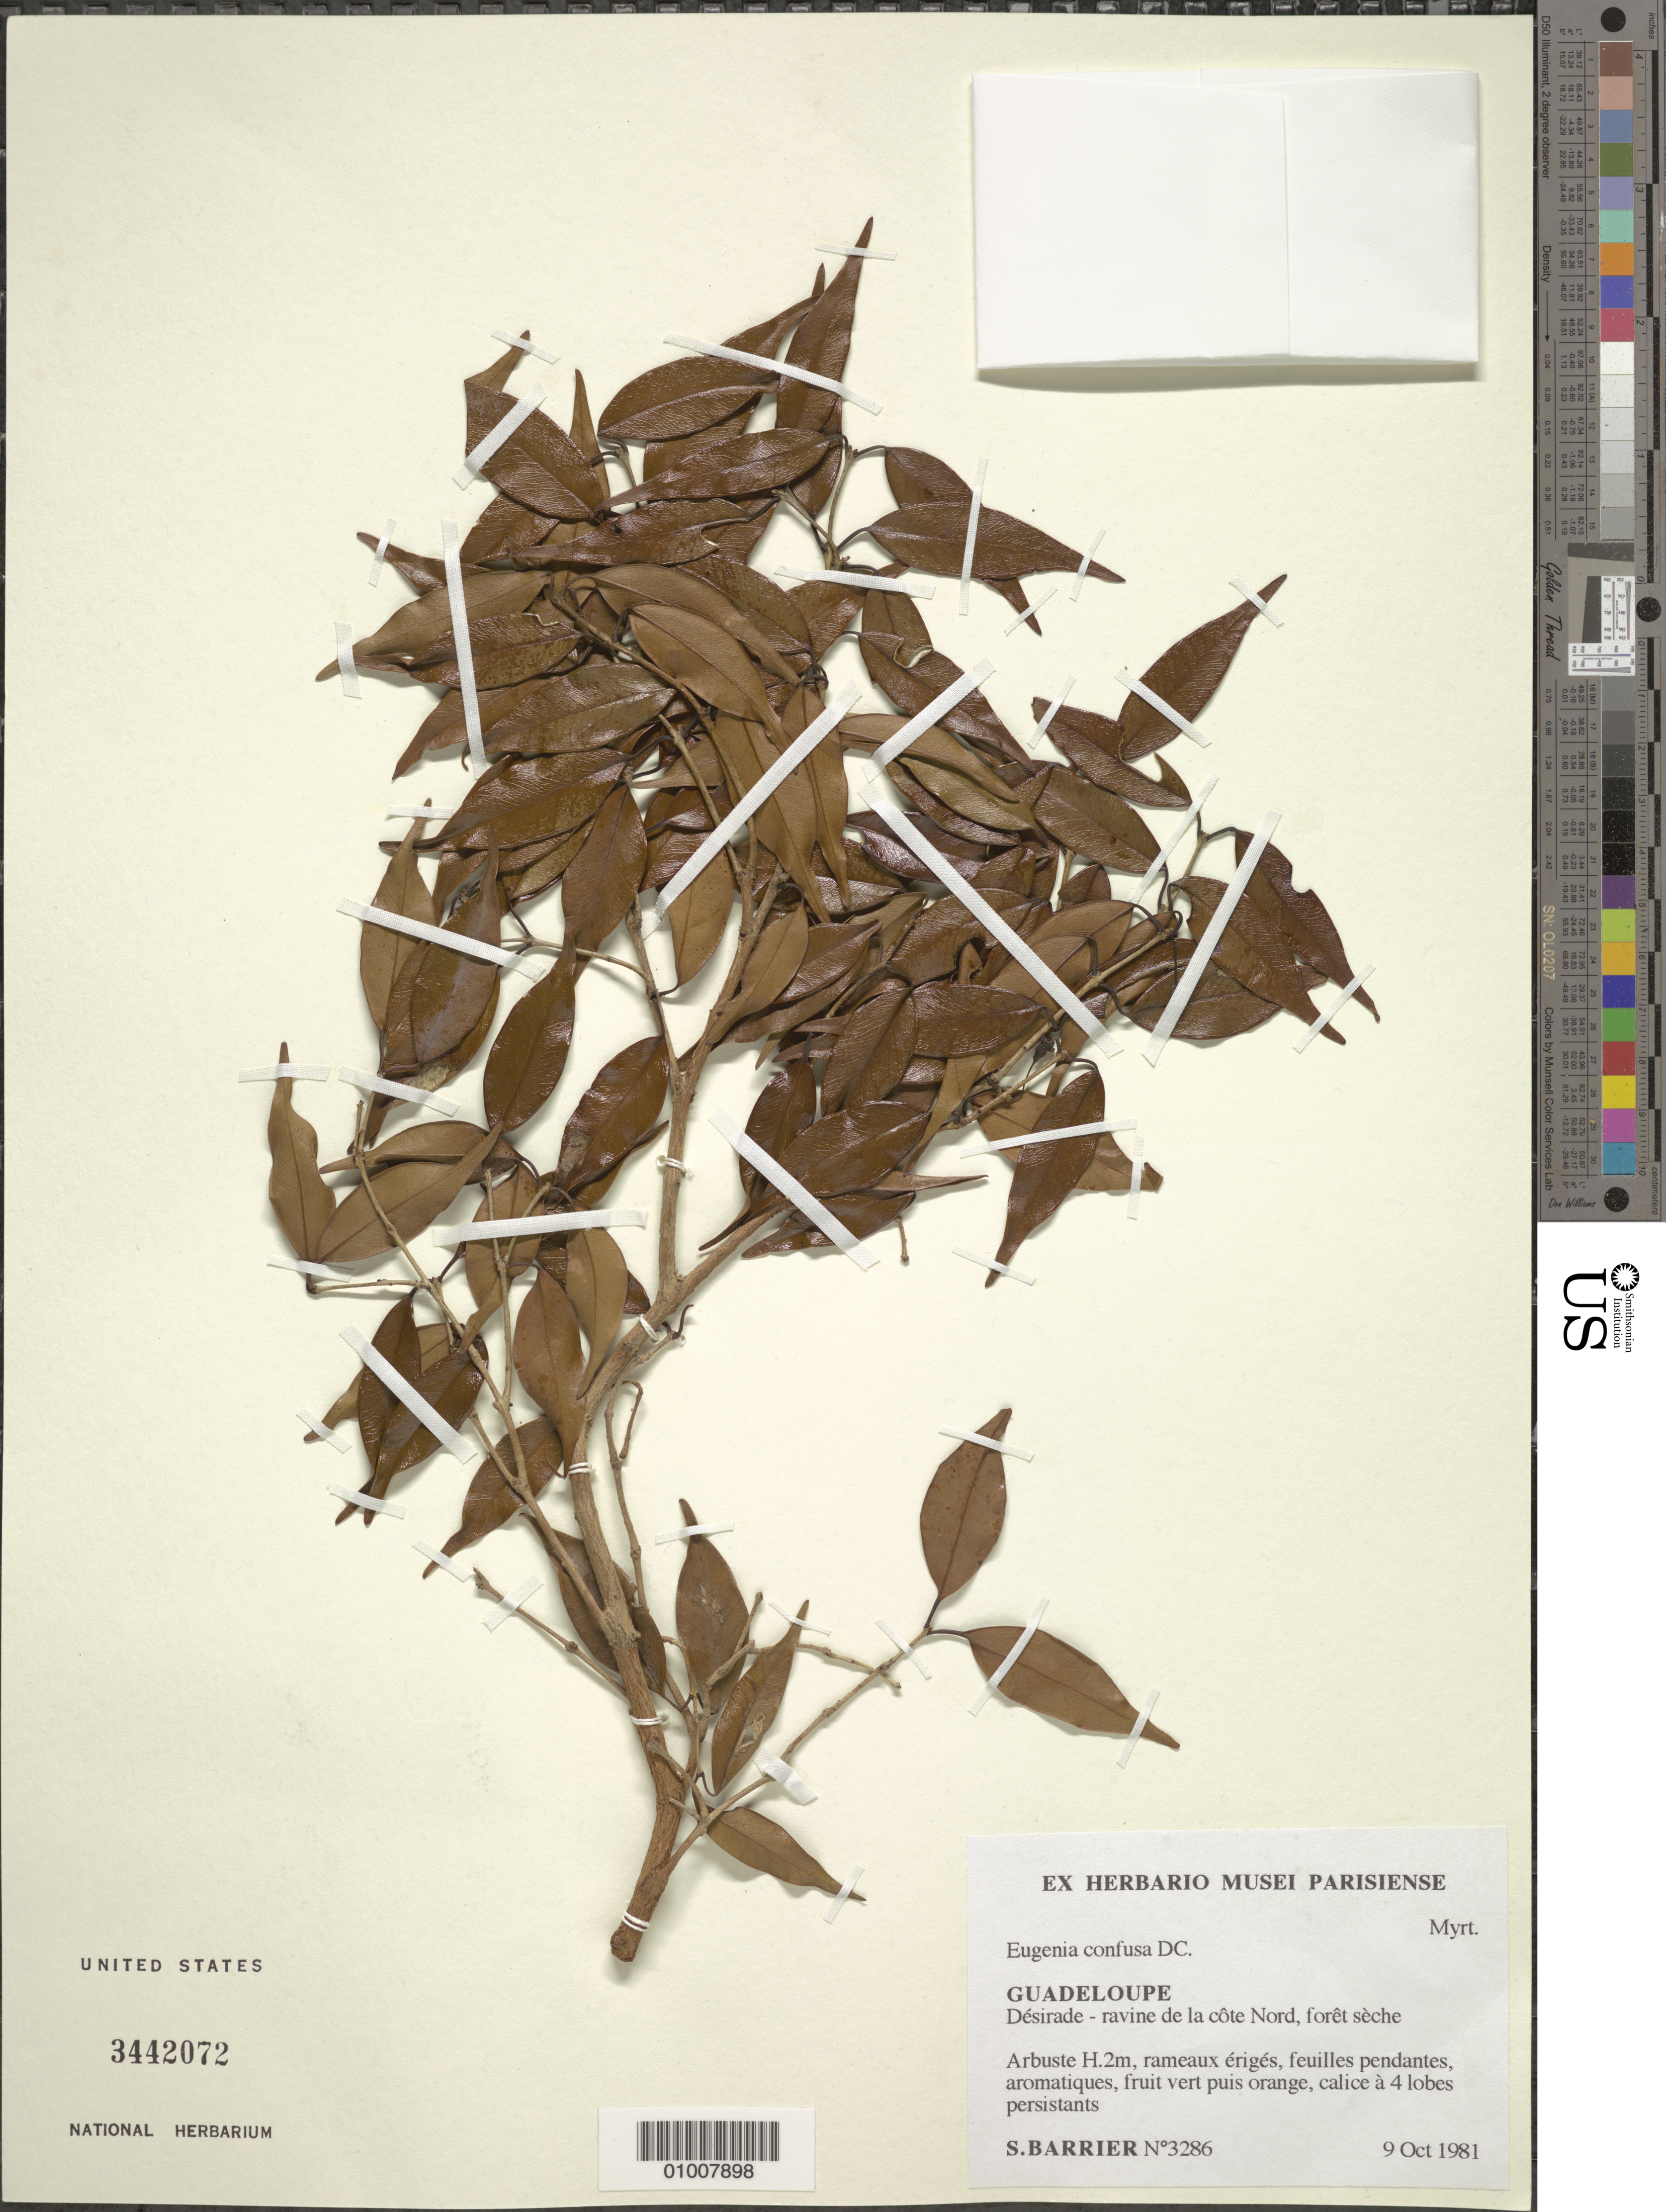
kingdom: Plantae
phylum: Tracheophyta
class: Magnoliopsida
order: Myrtales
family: Myrtaceae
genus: Eugenia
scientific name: Eugenia confusa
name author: DC.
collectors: S. Barrier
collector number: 3286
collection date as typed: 09 Oct 1981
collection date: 1981-10-09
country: Guadeloupe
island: La Désirade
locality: Désirad- côte Nord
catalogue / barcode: US 3442072